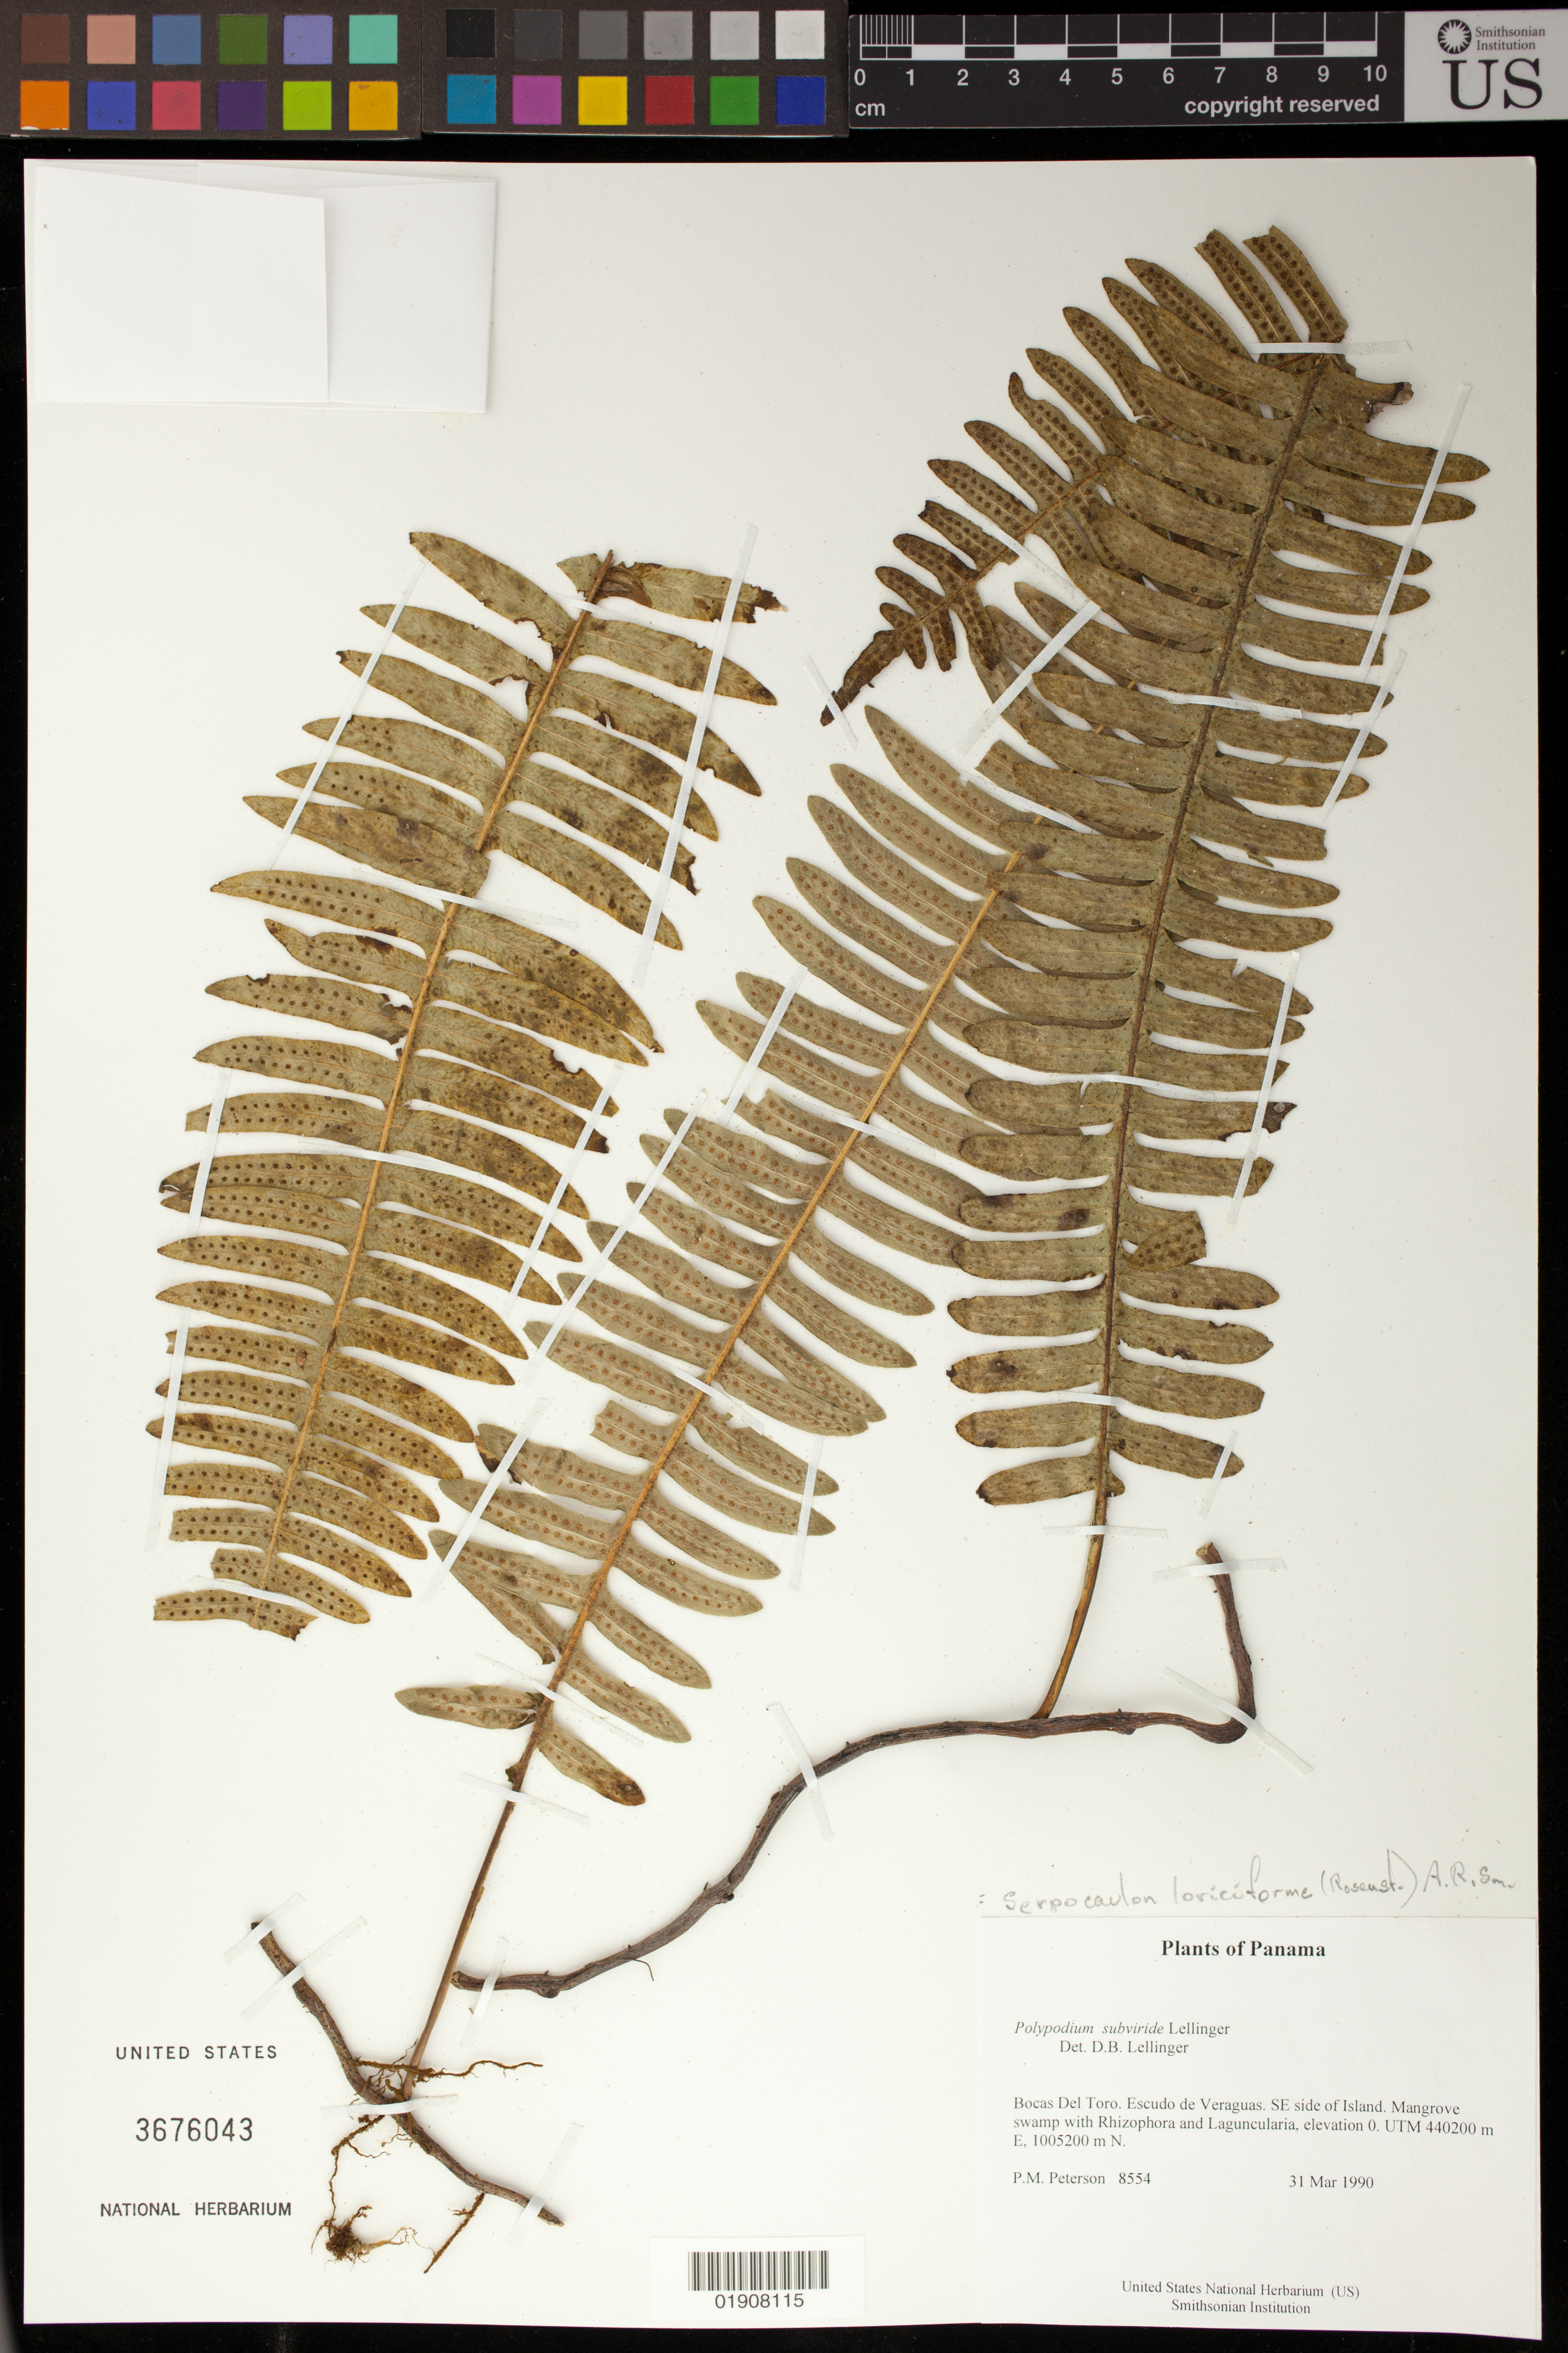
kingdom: Plantae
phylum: Tracheophyta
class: Polypodiopsida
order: Polypodiales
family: Polypodiaceae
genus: Serpocaulon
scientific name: Serpocaulon loriciforme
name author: (Rosenst.) A.R. Sm.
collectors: P. M. Peterson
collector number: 08554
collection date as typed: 31 Mar 1990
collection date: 1990-03-31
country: Panama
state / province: Bocas del Toro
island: Escudo de Veraguas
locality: SE side of Island.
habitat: Mangrove swamp with Rhizophora and Laguncularia, UTM 440200 m E, 1005200 m N.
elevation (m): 0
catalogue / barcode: US 3676043